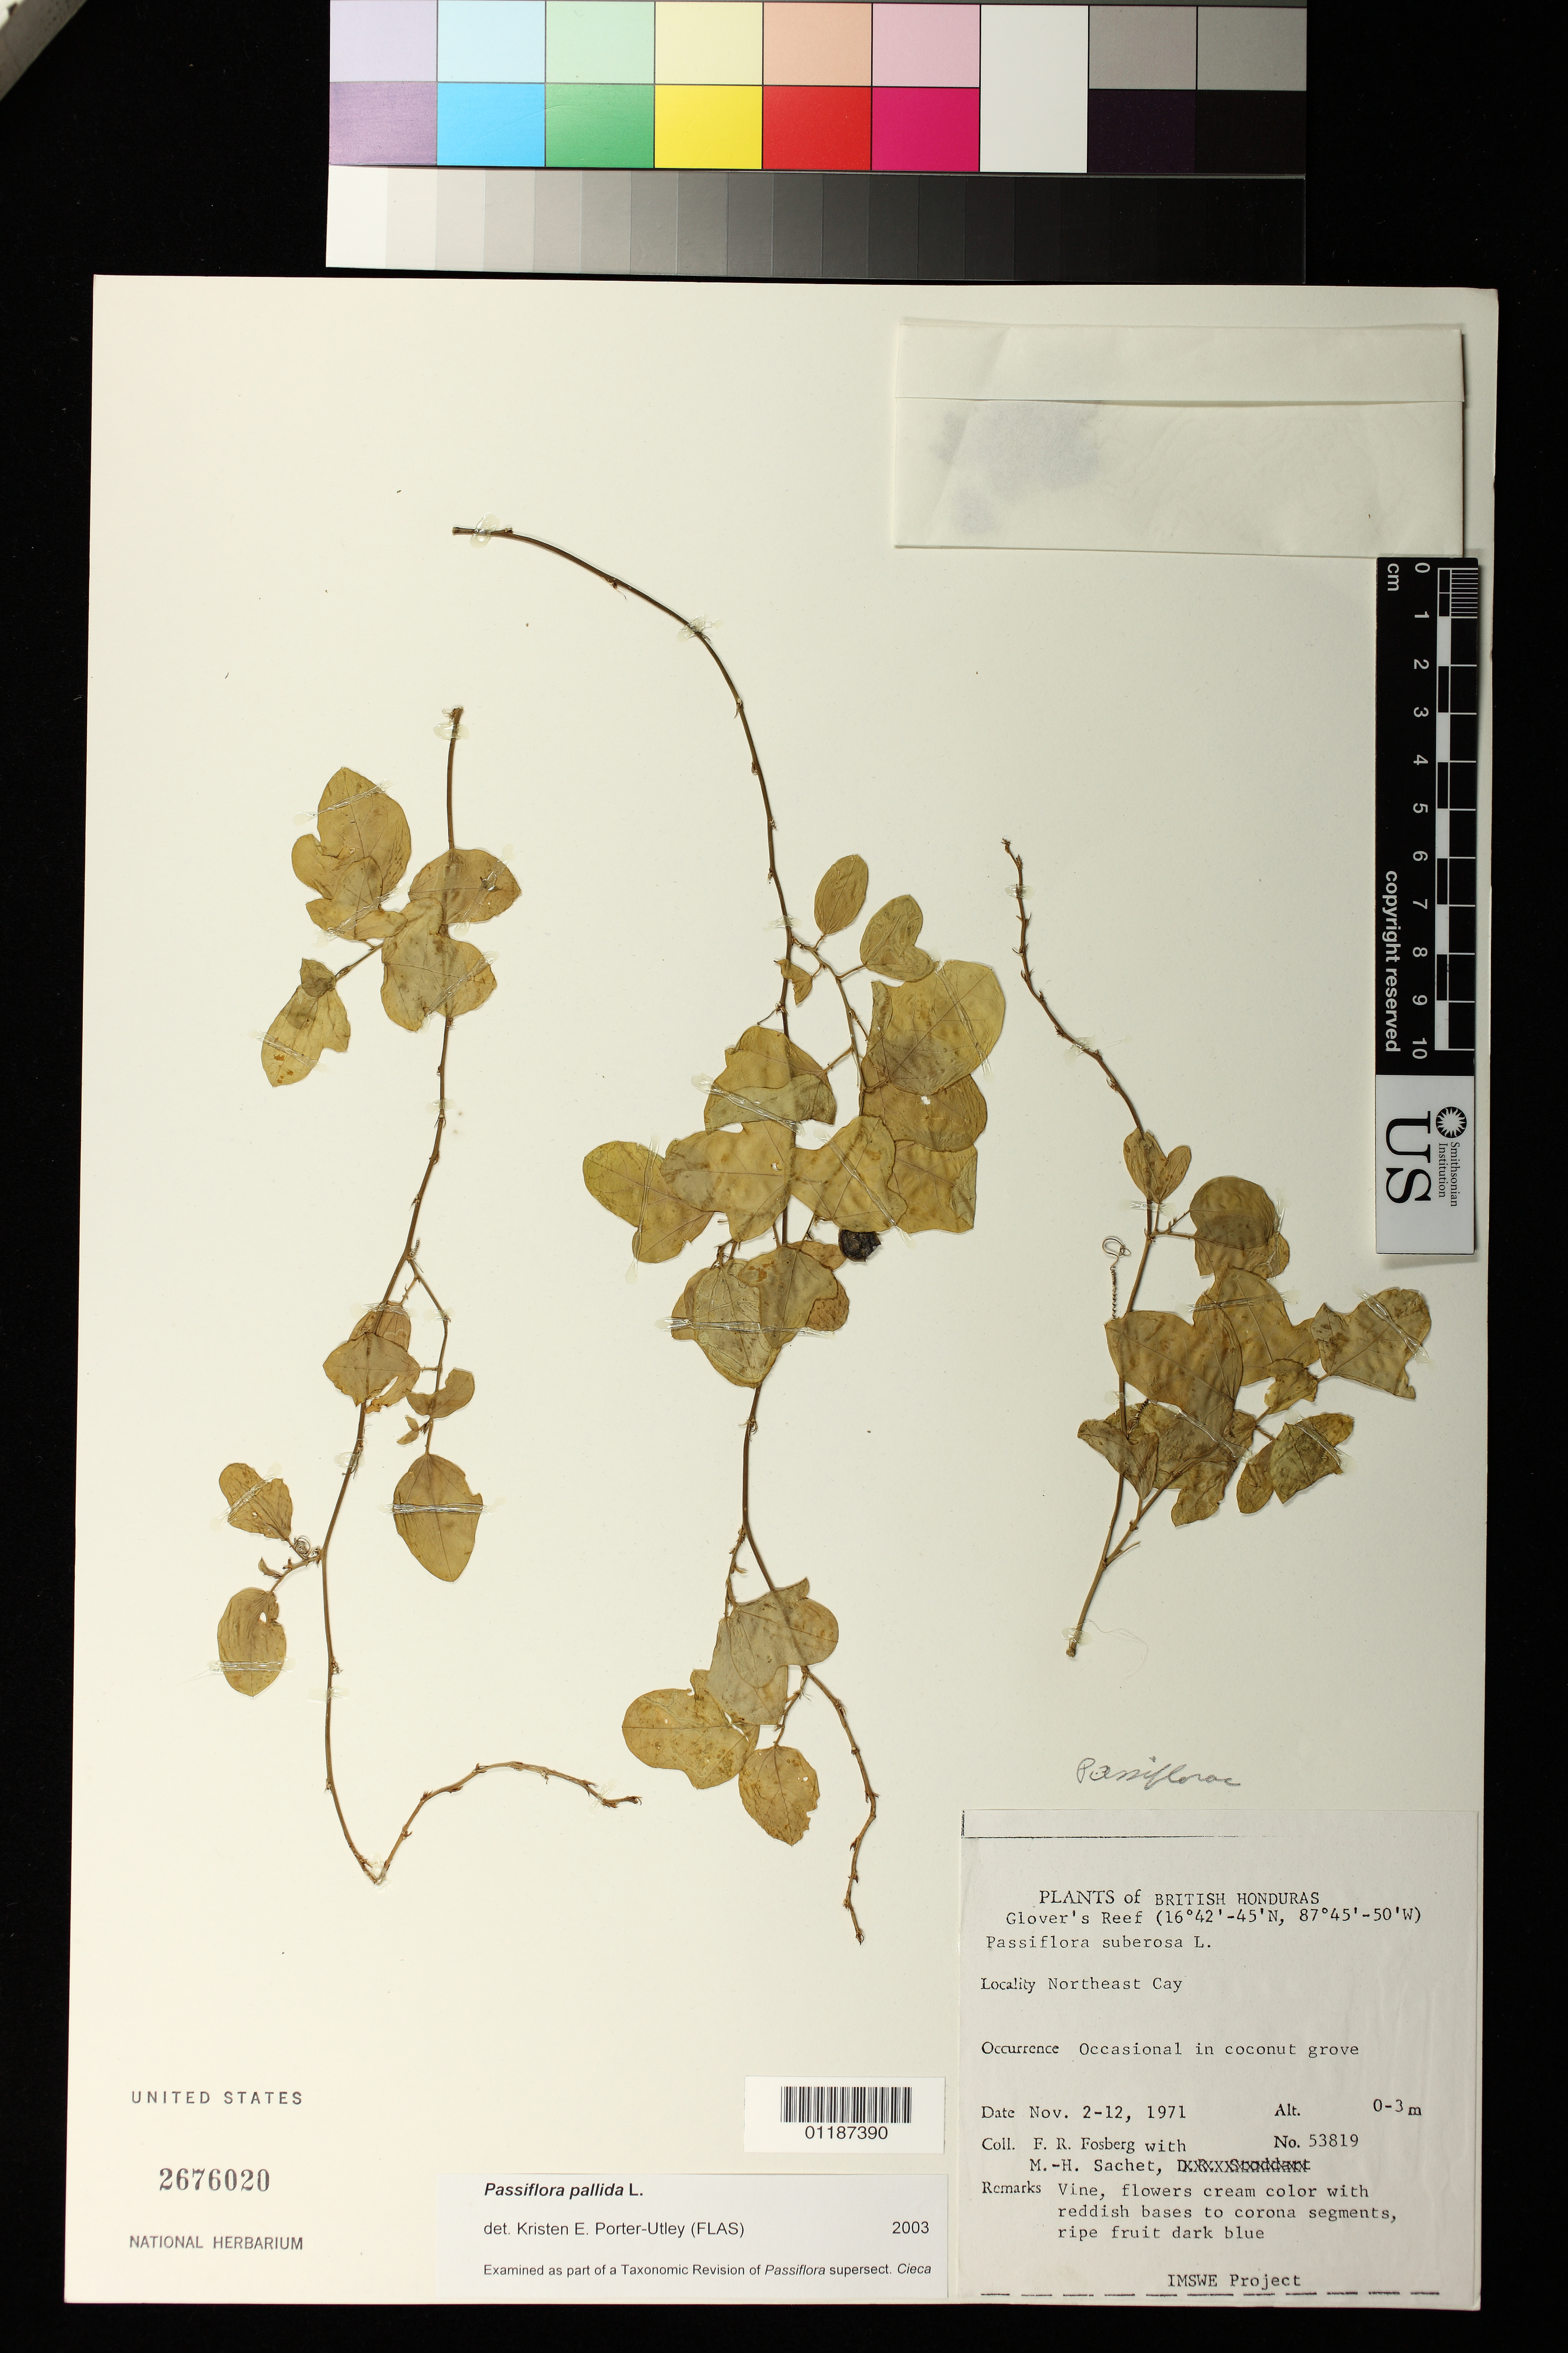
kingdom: Plantae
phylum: Tracheophyta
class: Magnoliopsida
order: Malpighiales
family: Passifloraceae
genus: Passiflora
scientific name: Passiflora pallida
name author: L.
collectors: F. R. Fosberg & M.-H. Sachet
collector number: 53819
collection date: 1971-11-02/1971-11-12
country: Belize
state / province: Belize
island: Northeast Cay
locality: Northeast Cay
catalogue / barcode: US 2676020